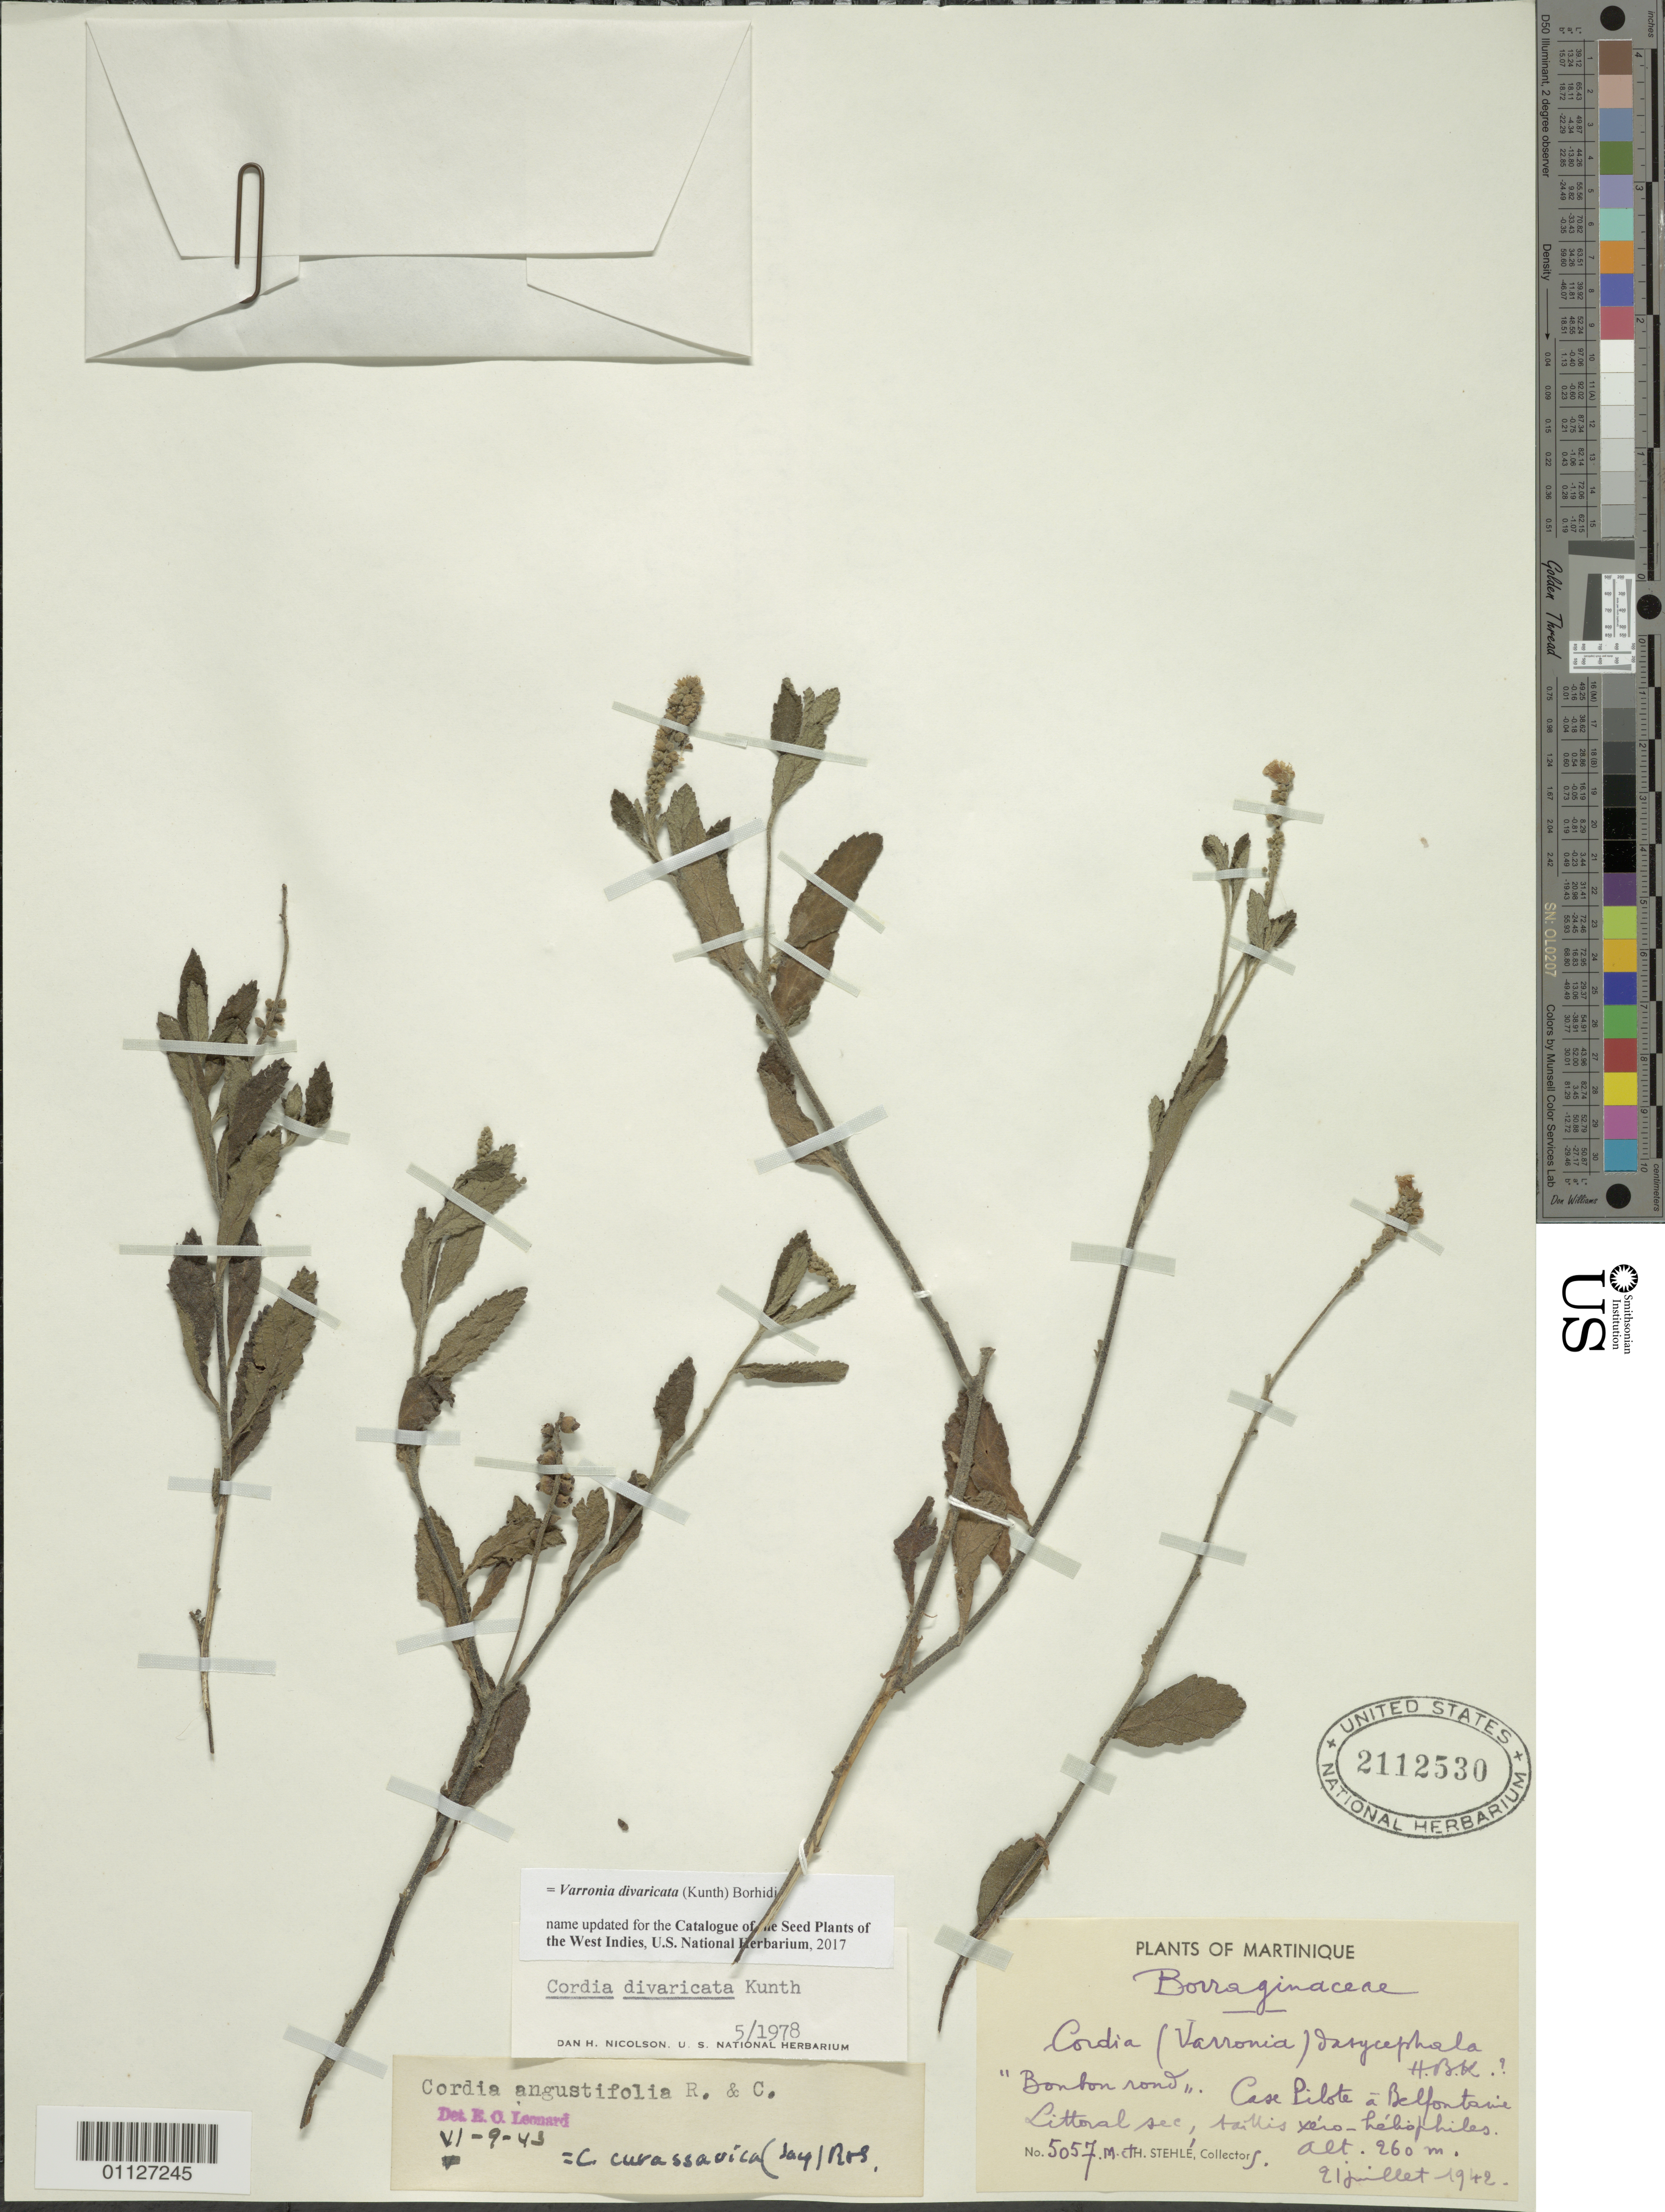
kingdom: Plantae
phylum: Tracheophyta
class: Magnoliopsida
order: Boraginales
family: Cordiaceae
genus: Varronia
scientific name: Varronia divaricata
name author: (Kunth) Borhidi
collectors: H. Stehlé & M. Stehlé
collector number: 5057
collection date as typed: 21 Jul 1942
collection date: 1942-07-21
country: Martinique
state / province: Saint-Pierre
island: Martinique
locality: Case Pilote à Bellefontaine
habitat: littoral sec; taillis xéro-héliophiles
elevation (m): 260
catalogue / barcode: US 2112530